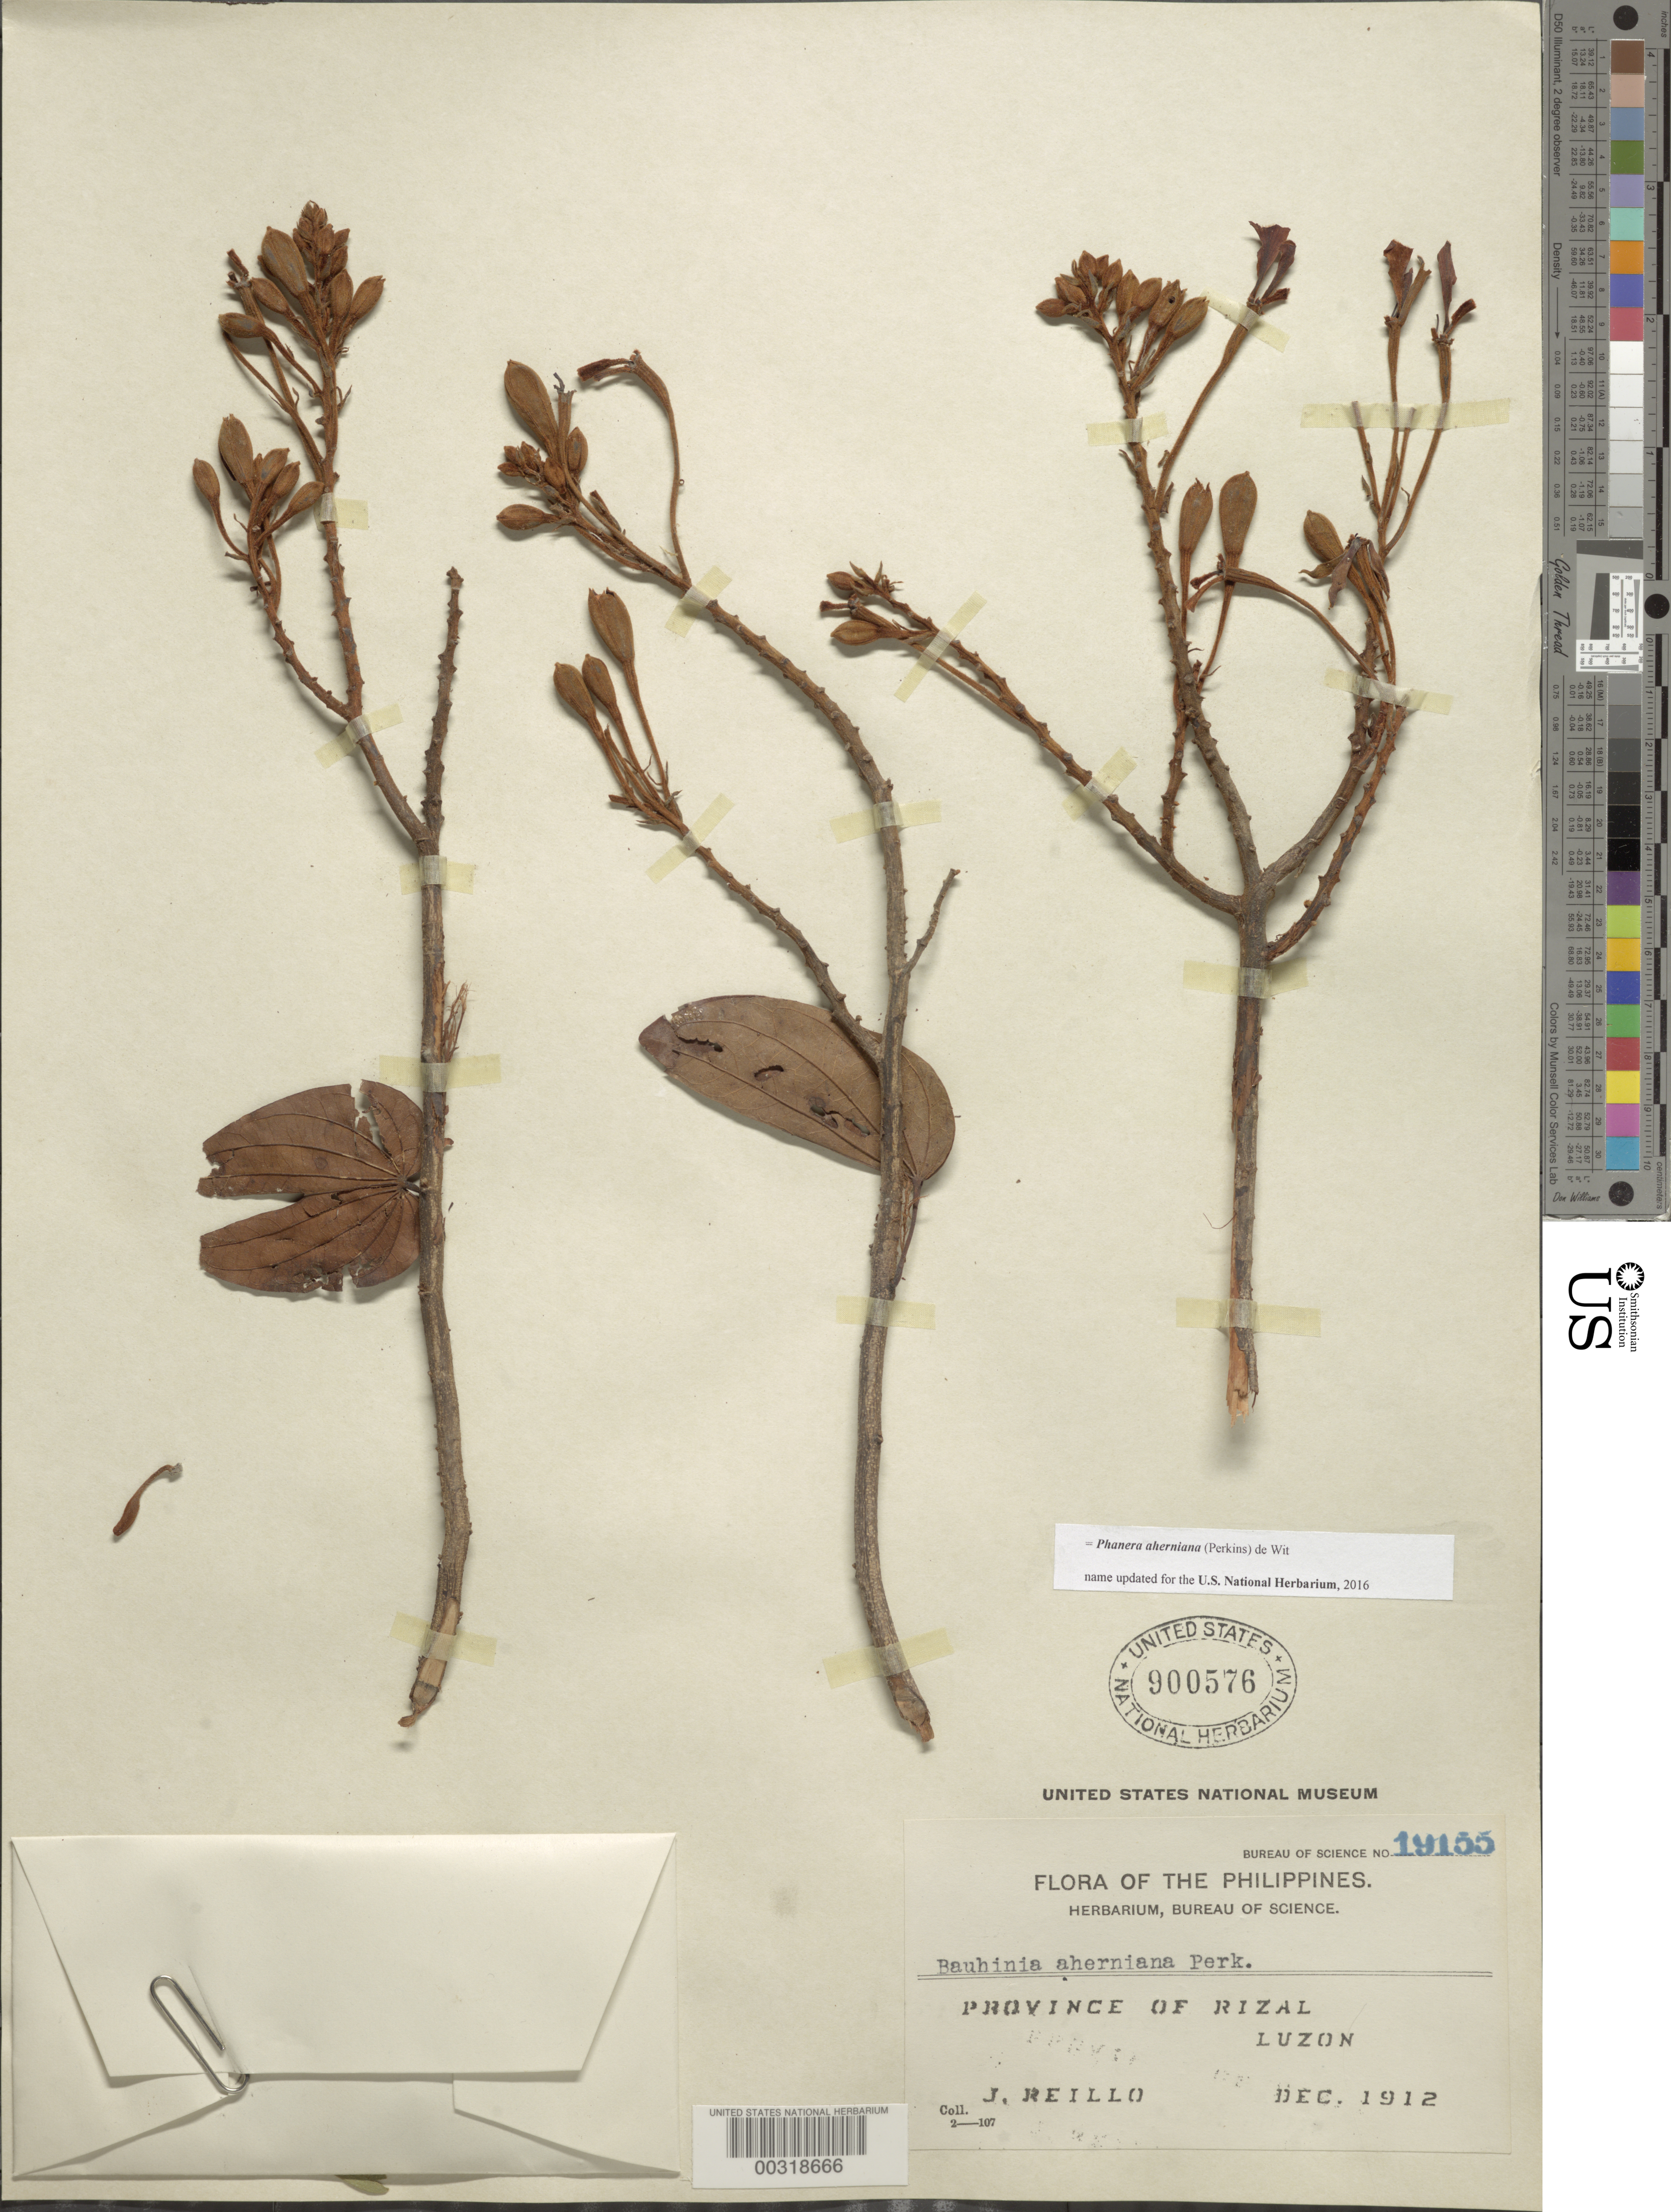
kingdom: Plantae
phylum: Tracheophyta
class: Magnoliopsida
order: Fabales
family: Fabaceae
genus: Phanera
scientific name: Phanera aherniana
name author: (G. Perkins) de Wit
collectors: J. Reillo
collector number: Bureau Of Science No. 19155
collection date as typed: Dec 1912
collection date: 1912-12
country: Philippines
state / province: Calabarzon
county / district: Rizal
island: Luzon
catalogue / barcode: US 900576